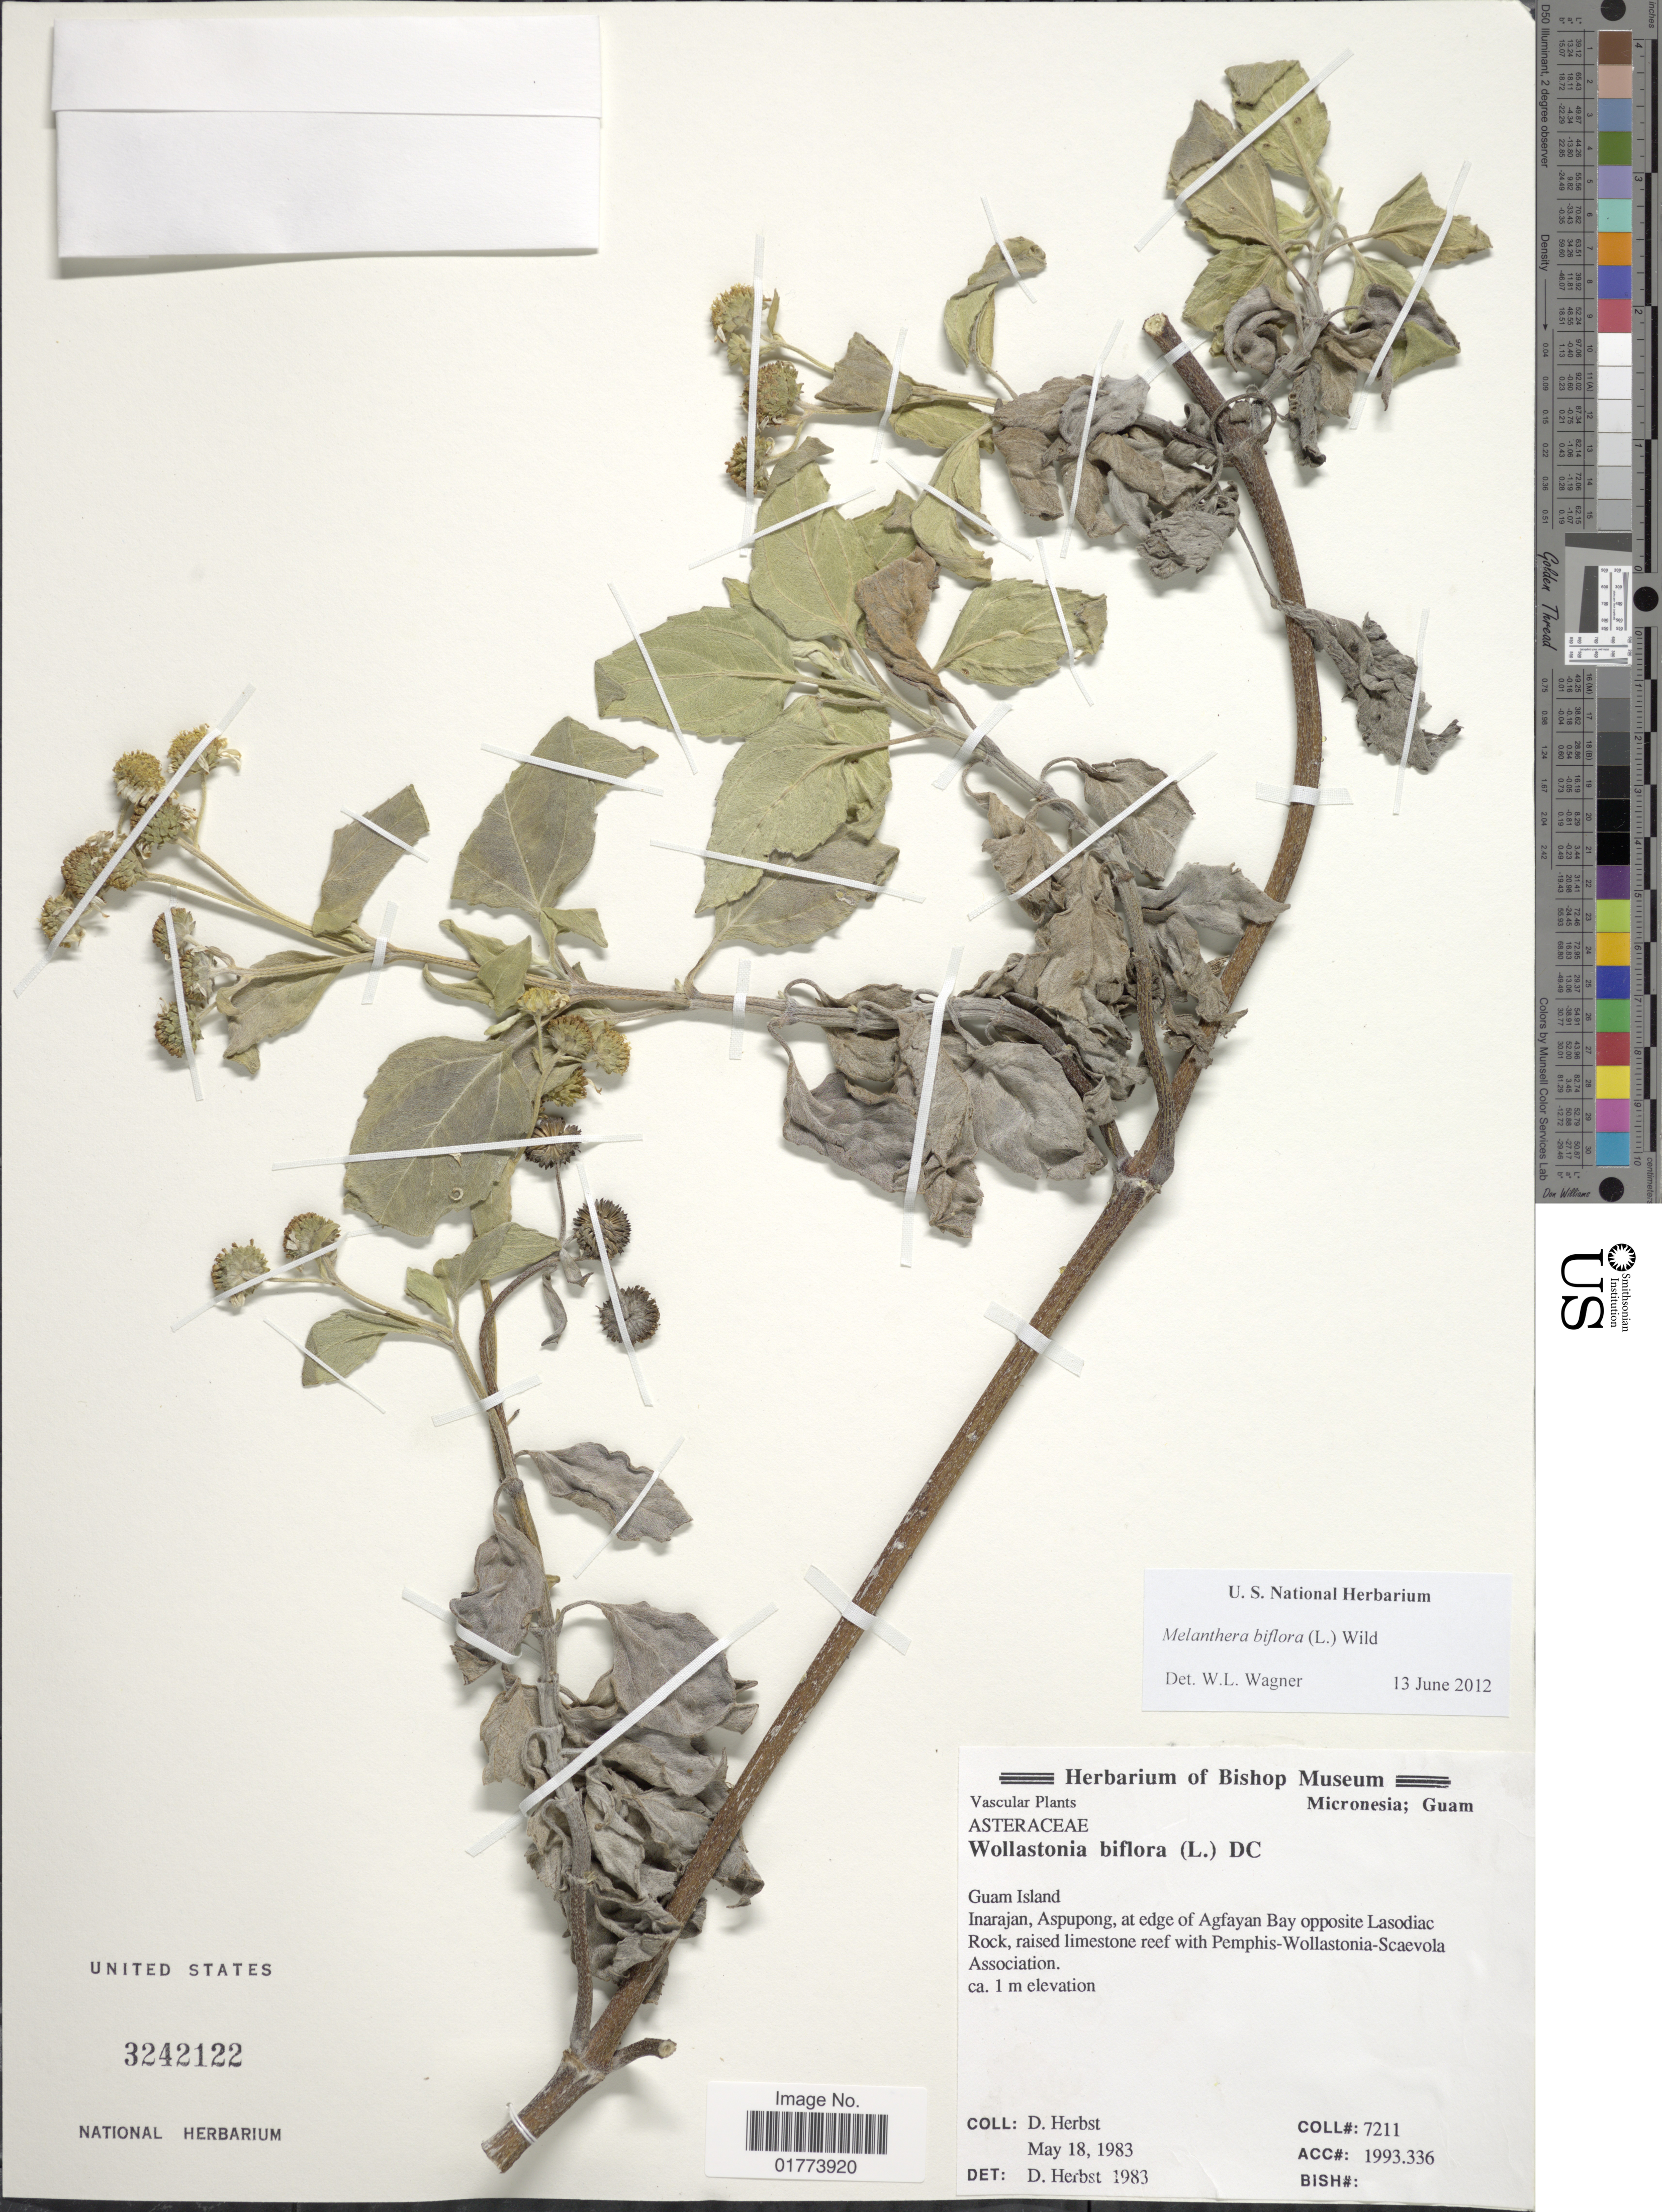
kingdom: Plantae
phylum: Tracheophyta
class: Magnoliopsida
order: Asterales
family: Asteraceae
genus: Wollastonia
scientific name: Wollastonia uniflora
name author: (Willd.) Orchard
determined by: Wagner, W. L., (BOT), Smithsonian Institution - National Museum of Natural History (UNITED STATES)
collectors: D. Herbst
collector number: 7211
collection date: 1983-05-18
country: Guam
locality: Guam Island, Inarajan, Aspupong, at edge of Agfayan Bay opposite Lasodiac Rock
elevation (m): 1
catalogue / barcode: US 3242122